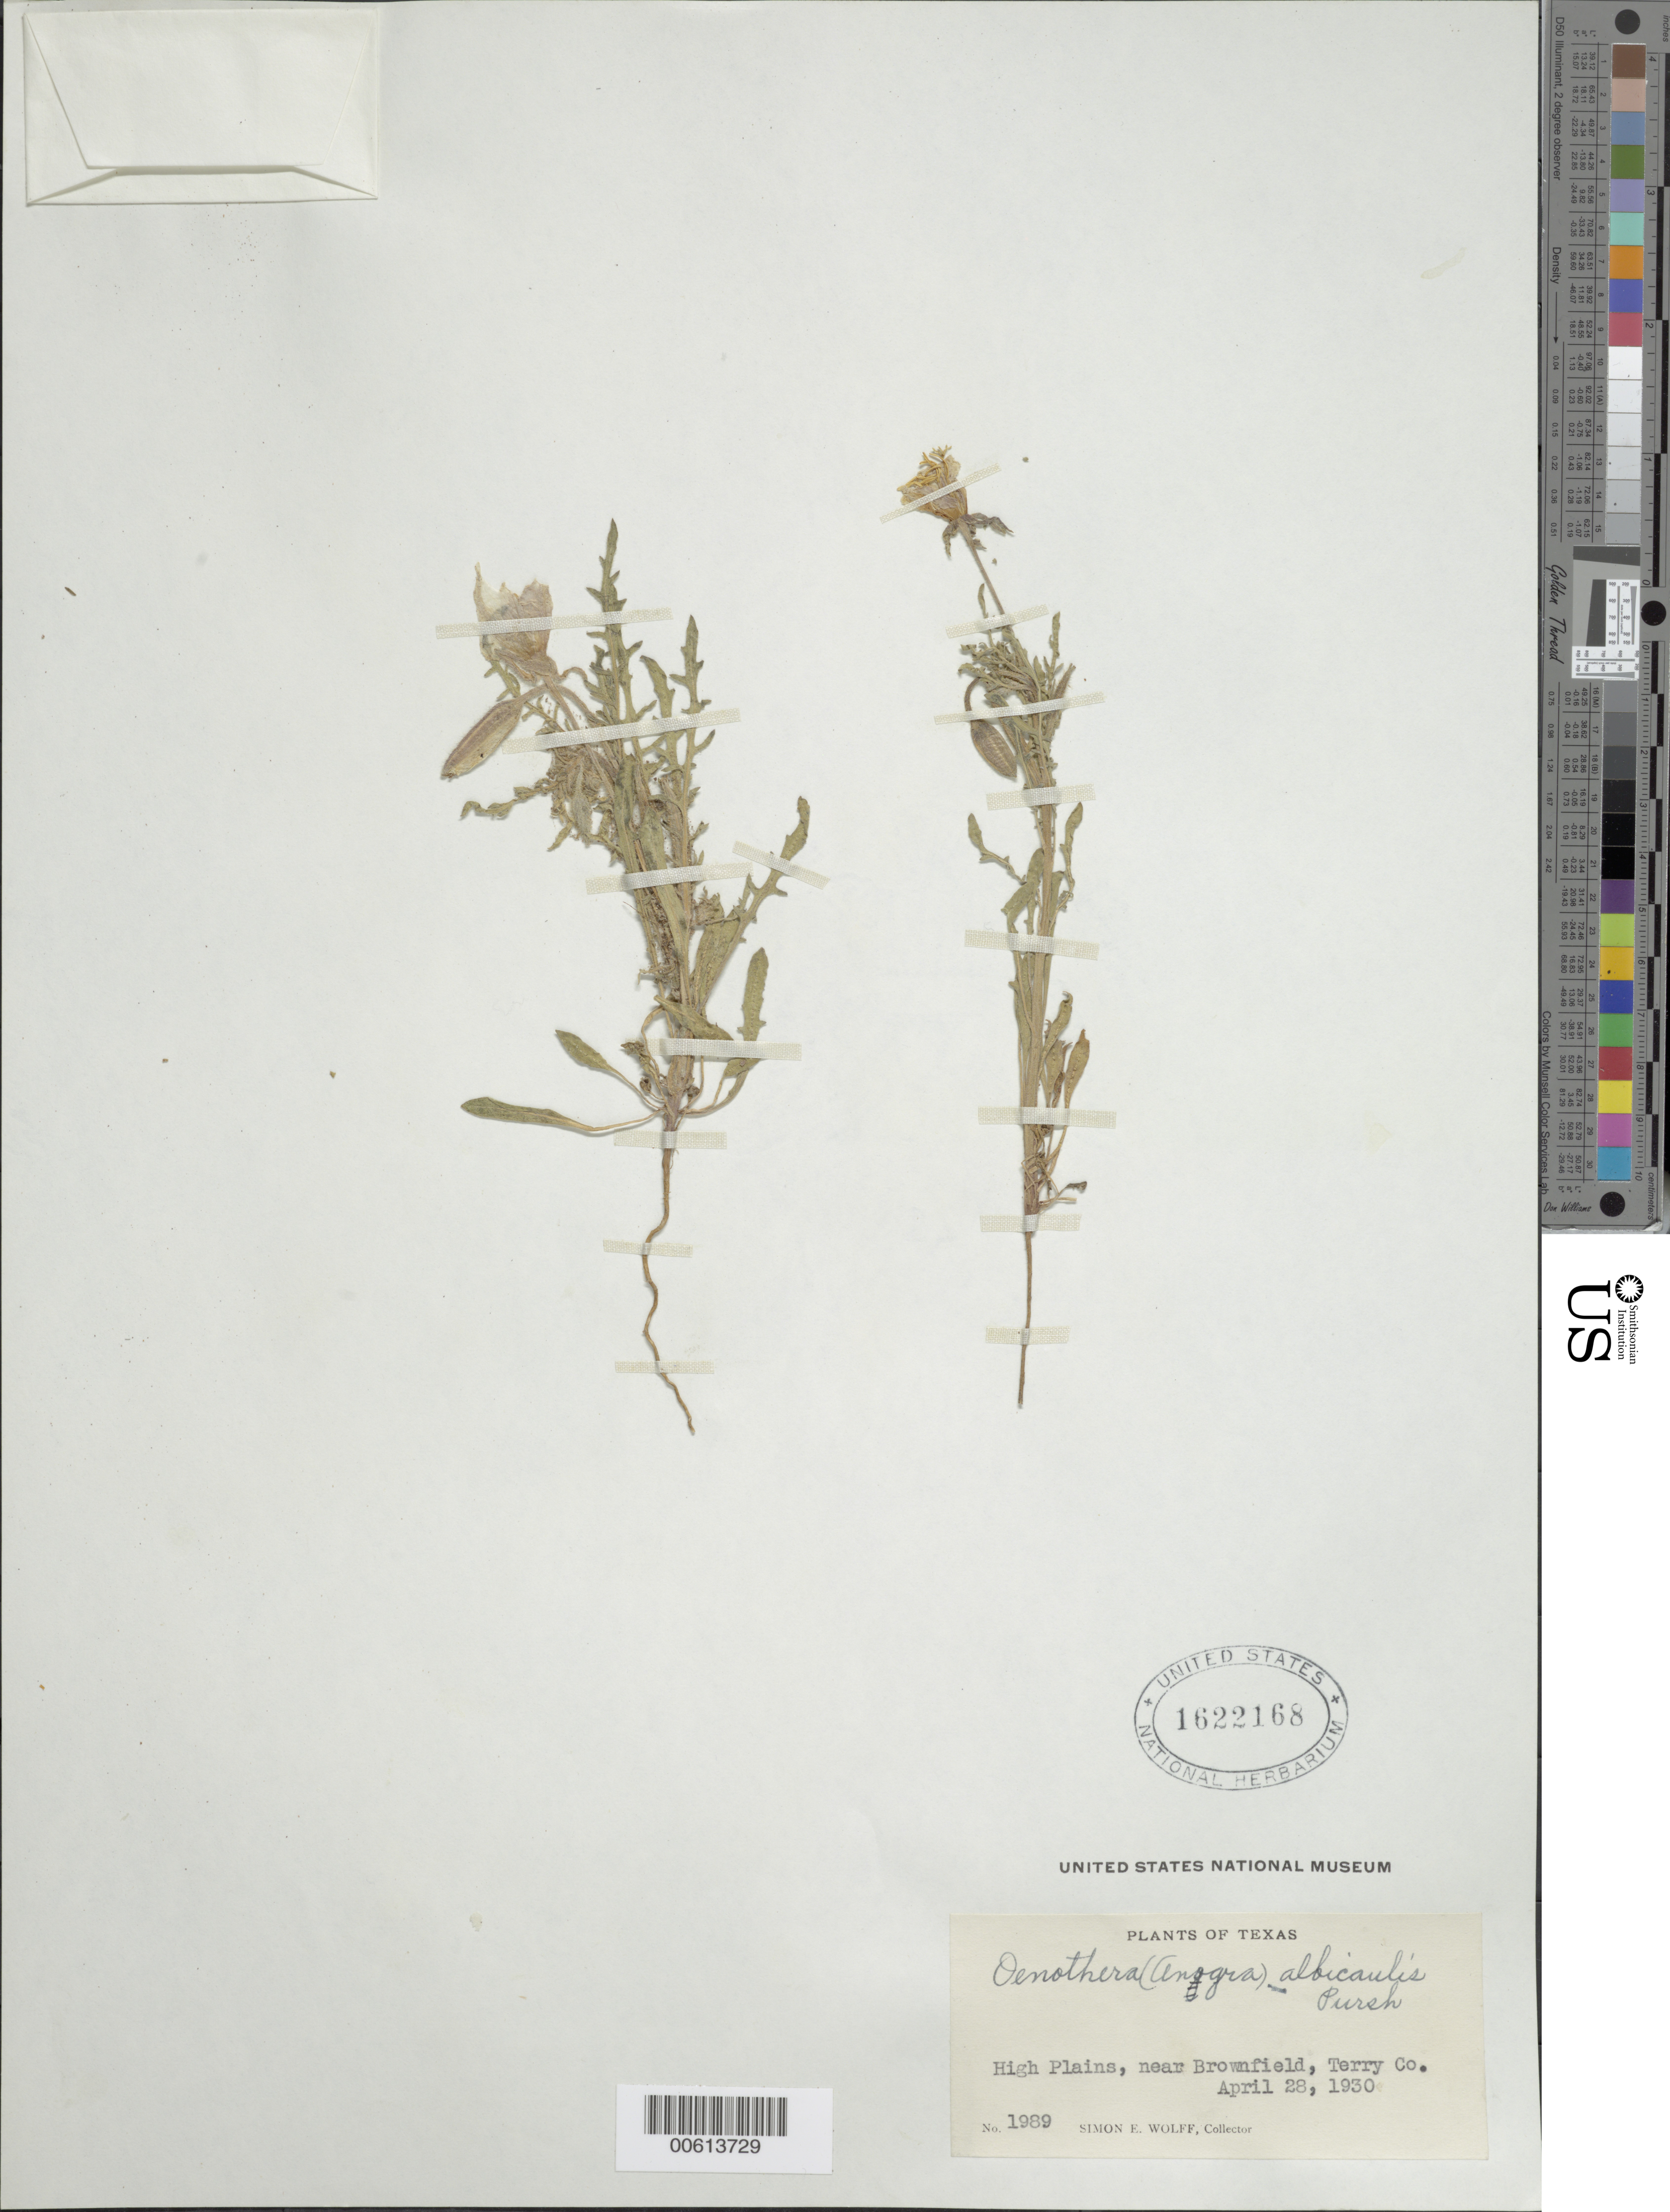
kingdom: Plantae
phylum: Tracheophyta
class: Magnoliopsida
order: Myrtales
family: Onagraceae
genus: Oenothera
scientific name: Oenothera albicaulis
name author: Pursh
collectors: S. E. Wolff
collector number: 1989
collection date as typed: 28 Apr 1930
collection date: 1930-04-28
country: United States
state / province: Texas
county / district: Terry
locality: Near Brownfield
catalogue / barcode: US 1622168